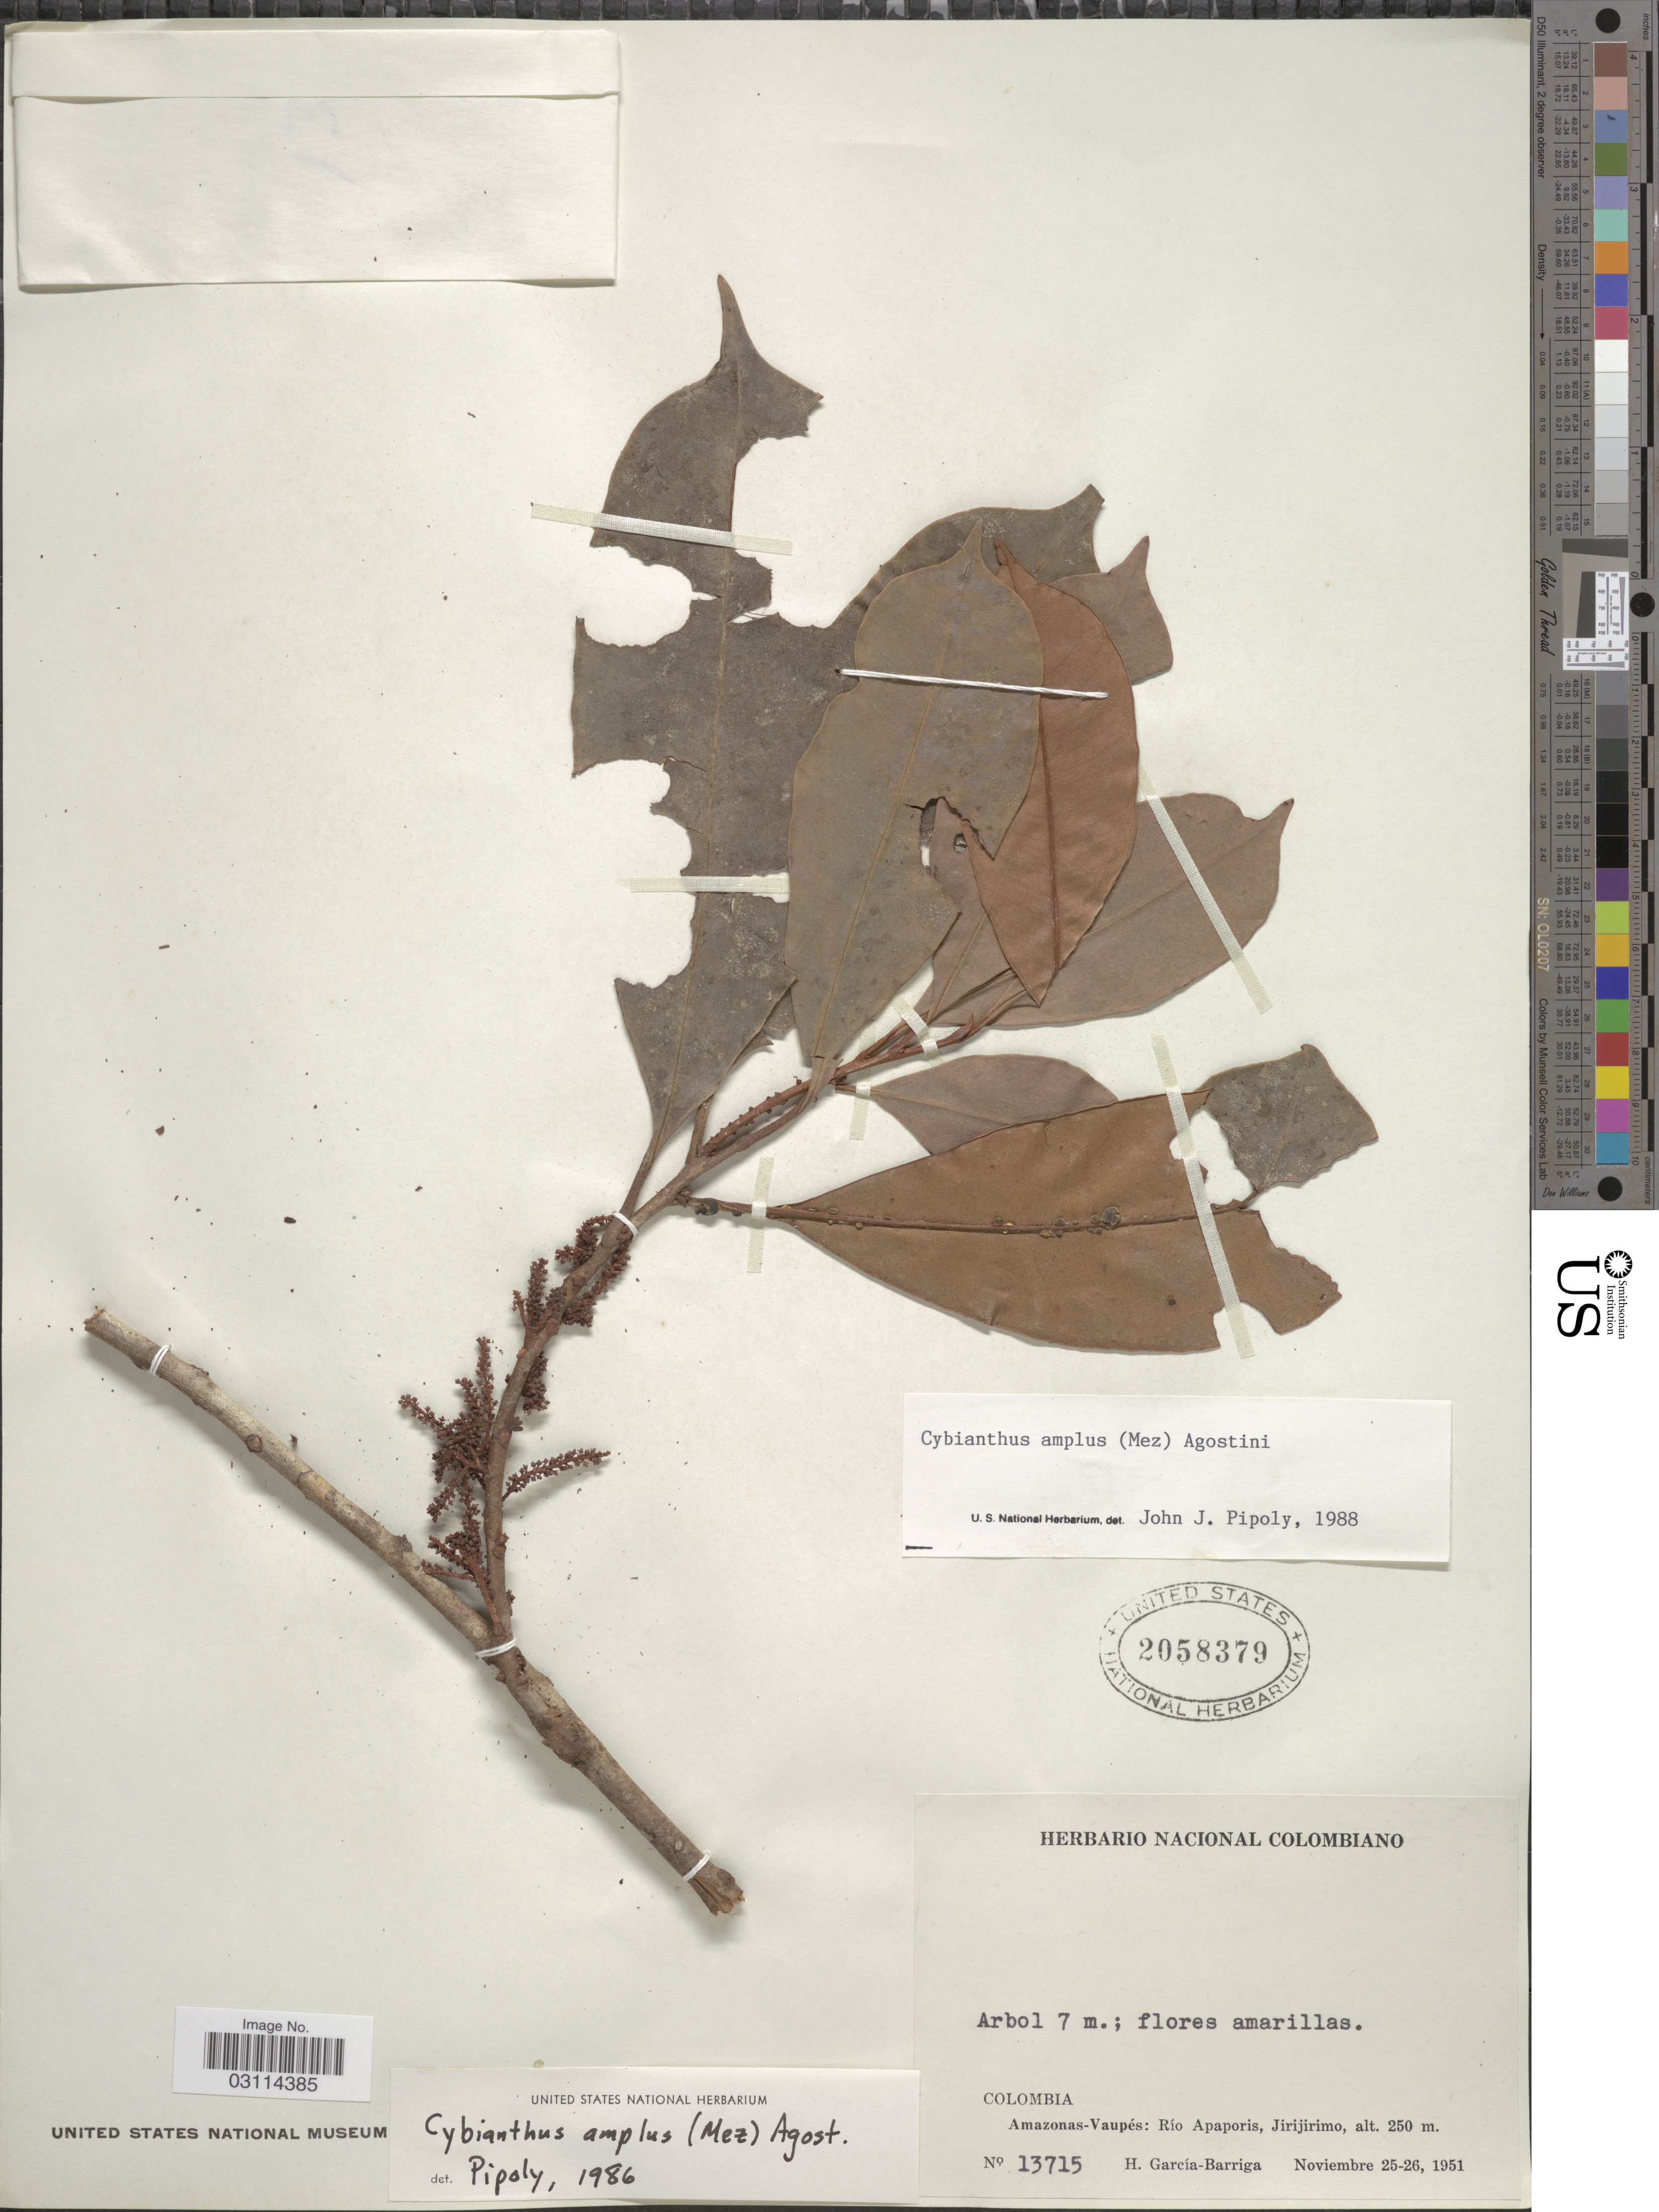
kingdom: Plantae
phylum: Tracheophyta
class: Magnoliopsida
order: Ericales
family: Primulaceae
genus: Cybianthus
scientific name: Cybianthus amplus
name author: (Mez) G. Agostini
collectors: H. García Barriga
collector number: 13715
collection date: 1951-11-25/1951-11-26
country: Colombia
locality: Amazonas-Vaupés: Río Apaporis, Jirijirimo.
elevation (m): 250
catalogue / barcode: US 2058379